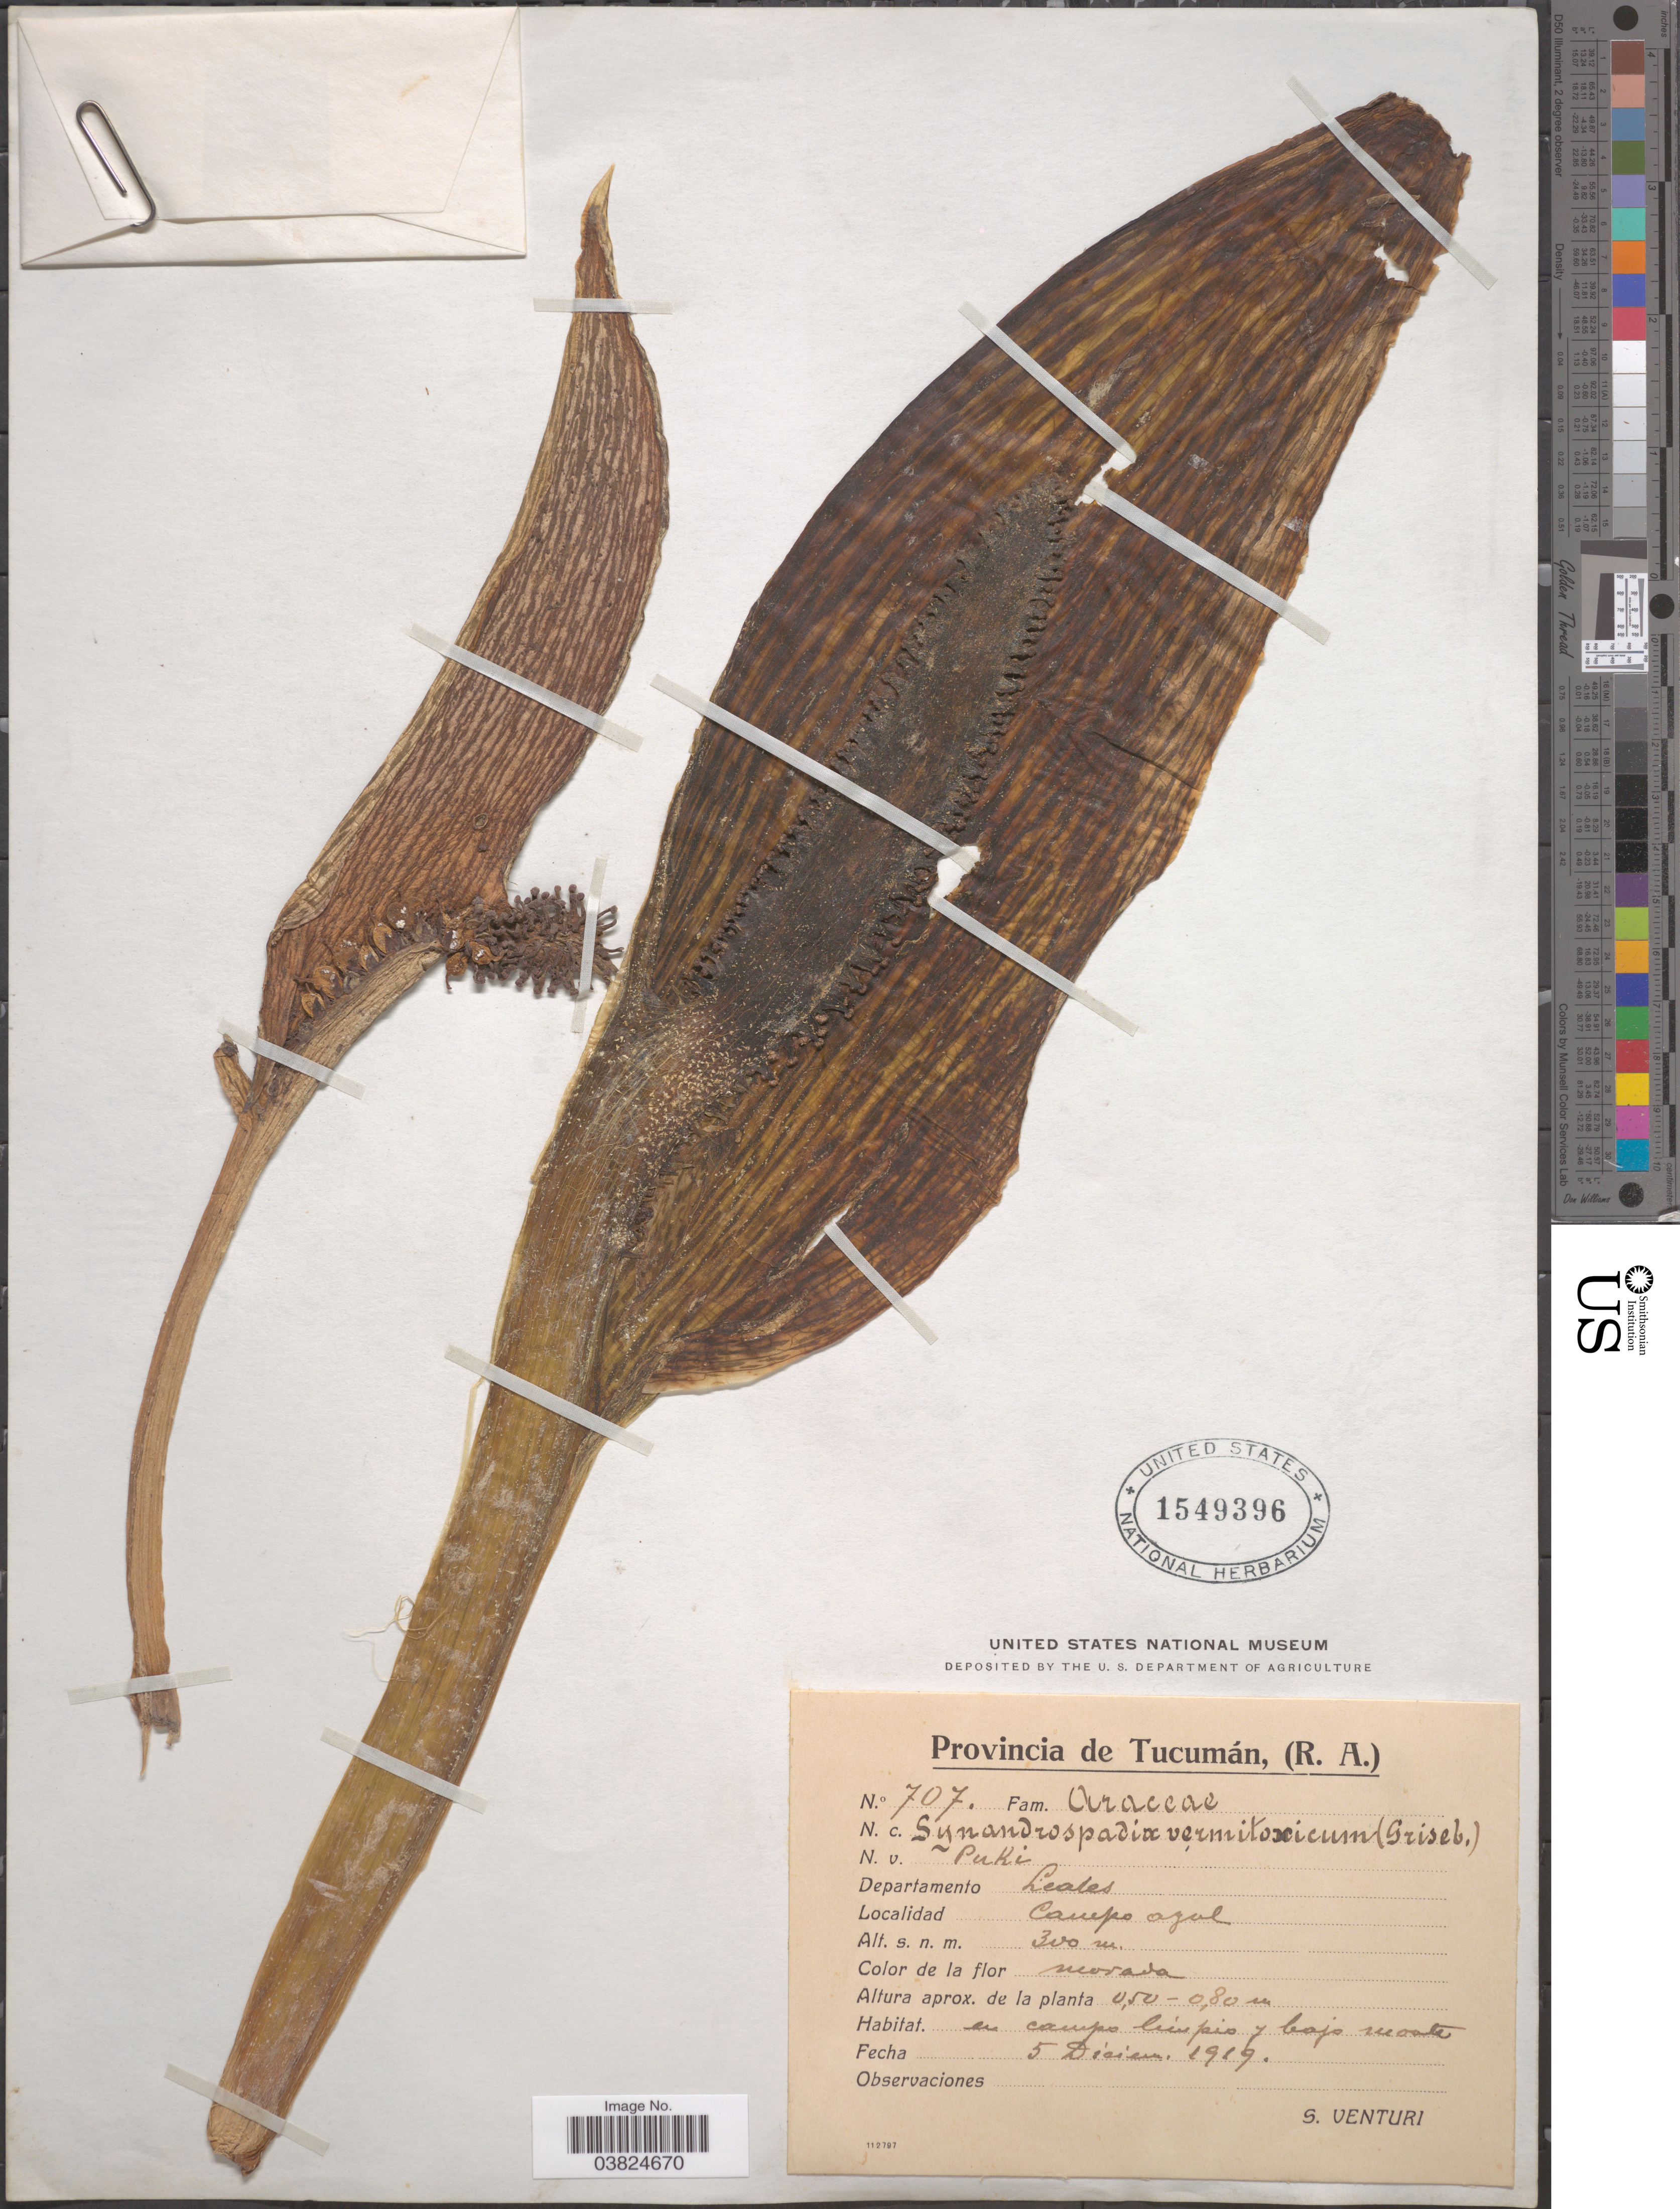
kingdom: Plantae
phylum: Tracheophyta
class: Liliopsida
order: Alismatales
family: Araceae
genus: Synandrospadix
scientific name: Synandrospadix vermitoxicus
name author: (Griseb.) Engl.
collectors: S. Venturi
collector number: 707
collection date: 1919-12-05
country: Argentina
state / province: Tucuman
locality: Departamento Leales. Campo Azul.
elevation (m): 300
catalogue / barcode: US 1549396